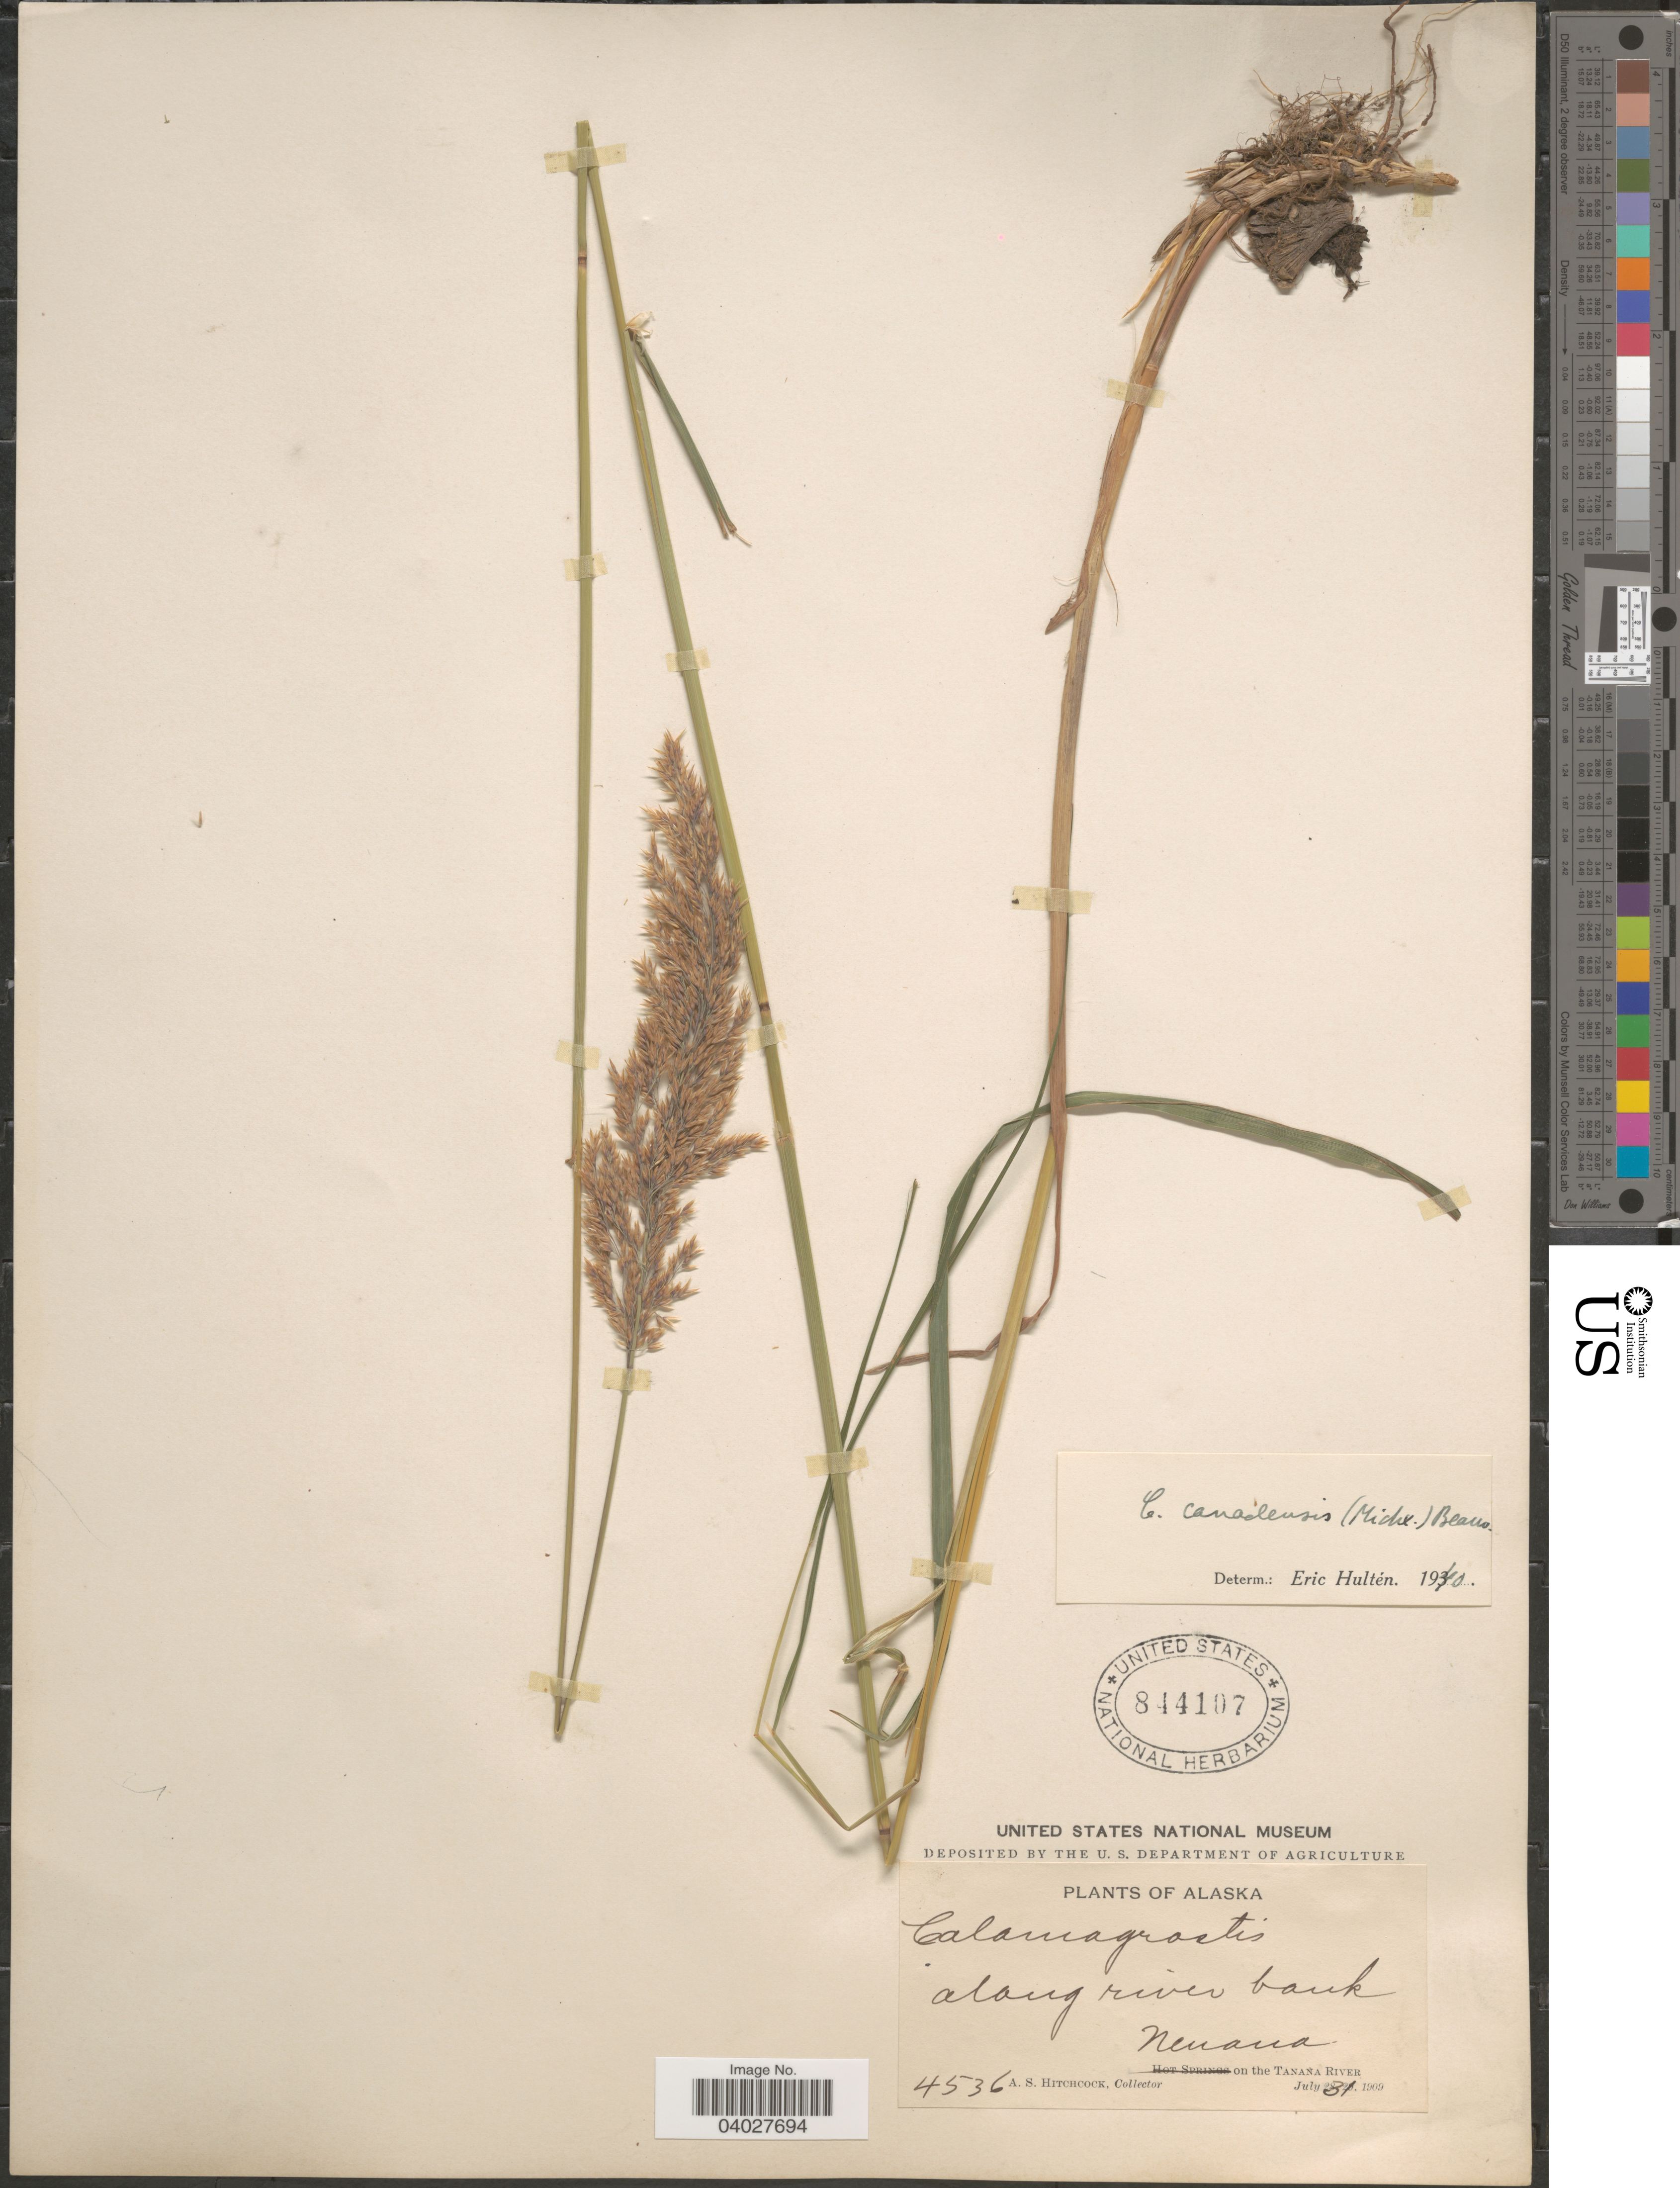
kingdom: Plantae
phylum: Tracheophyta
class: Liliopsida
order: Poales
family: Poaceae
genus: Calamagrostis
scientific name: Calamagrostis canadensis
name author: (Michx.) P. Beauv.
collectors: A. S. Hitchcock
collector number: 4536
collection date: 1909-07-31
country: United States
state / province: Alaska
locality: Along river bank Nenana on the Tanana River.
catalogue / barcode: US 844107